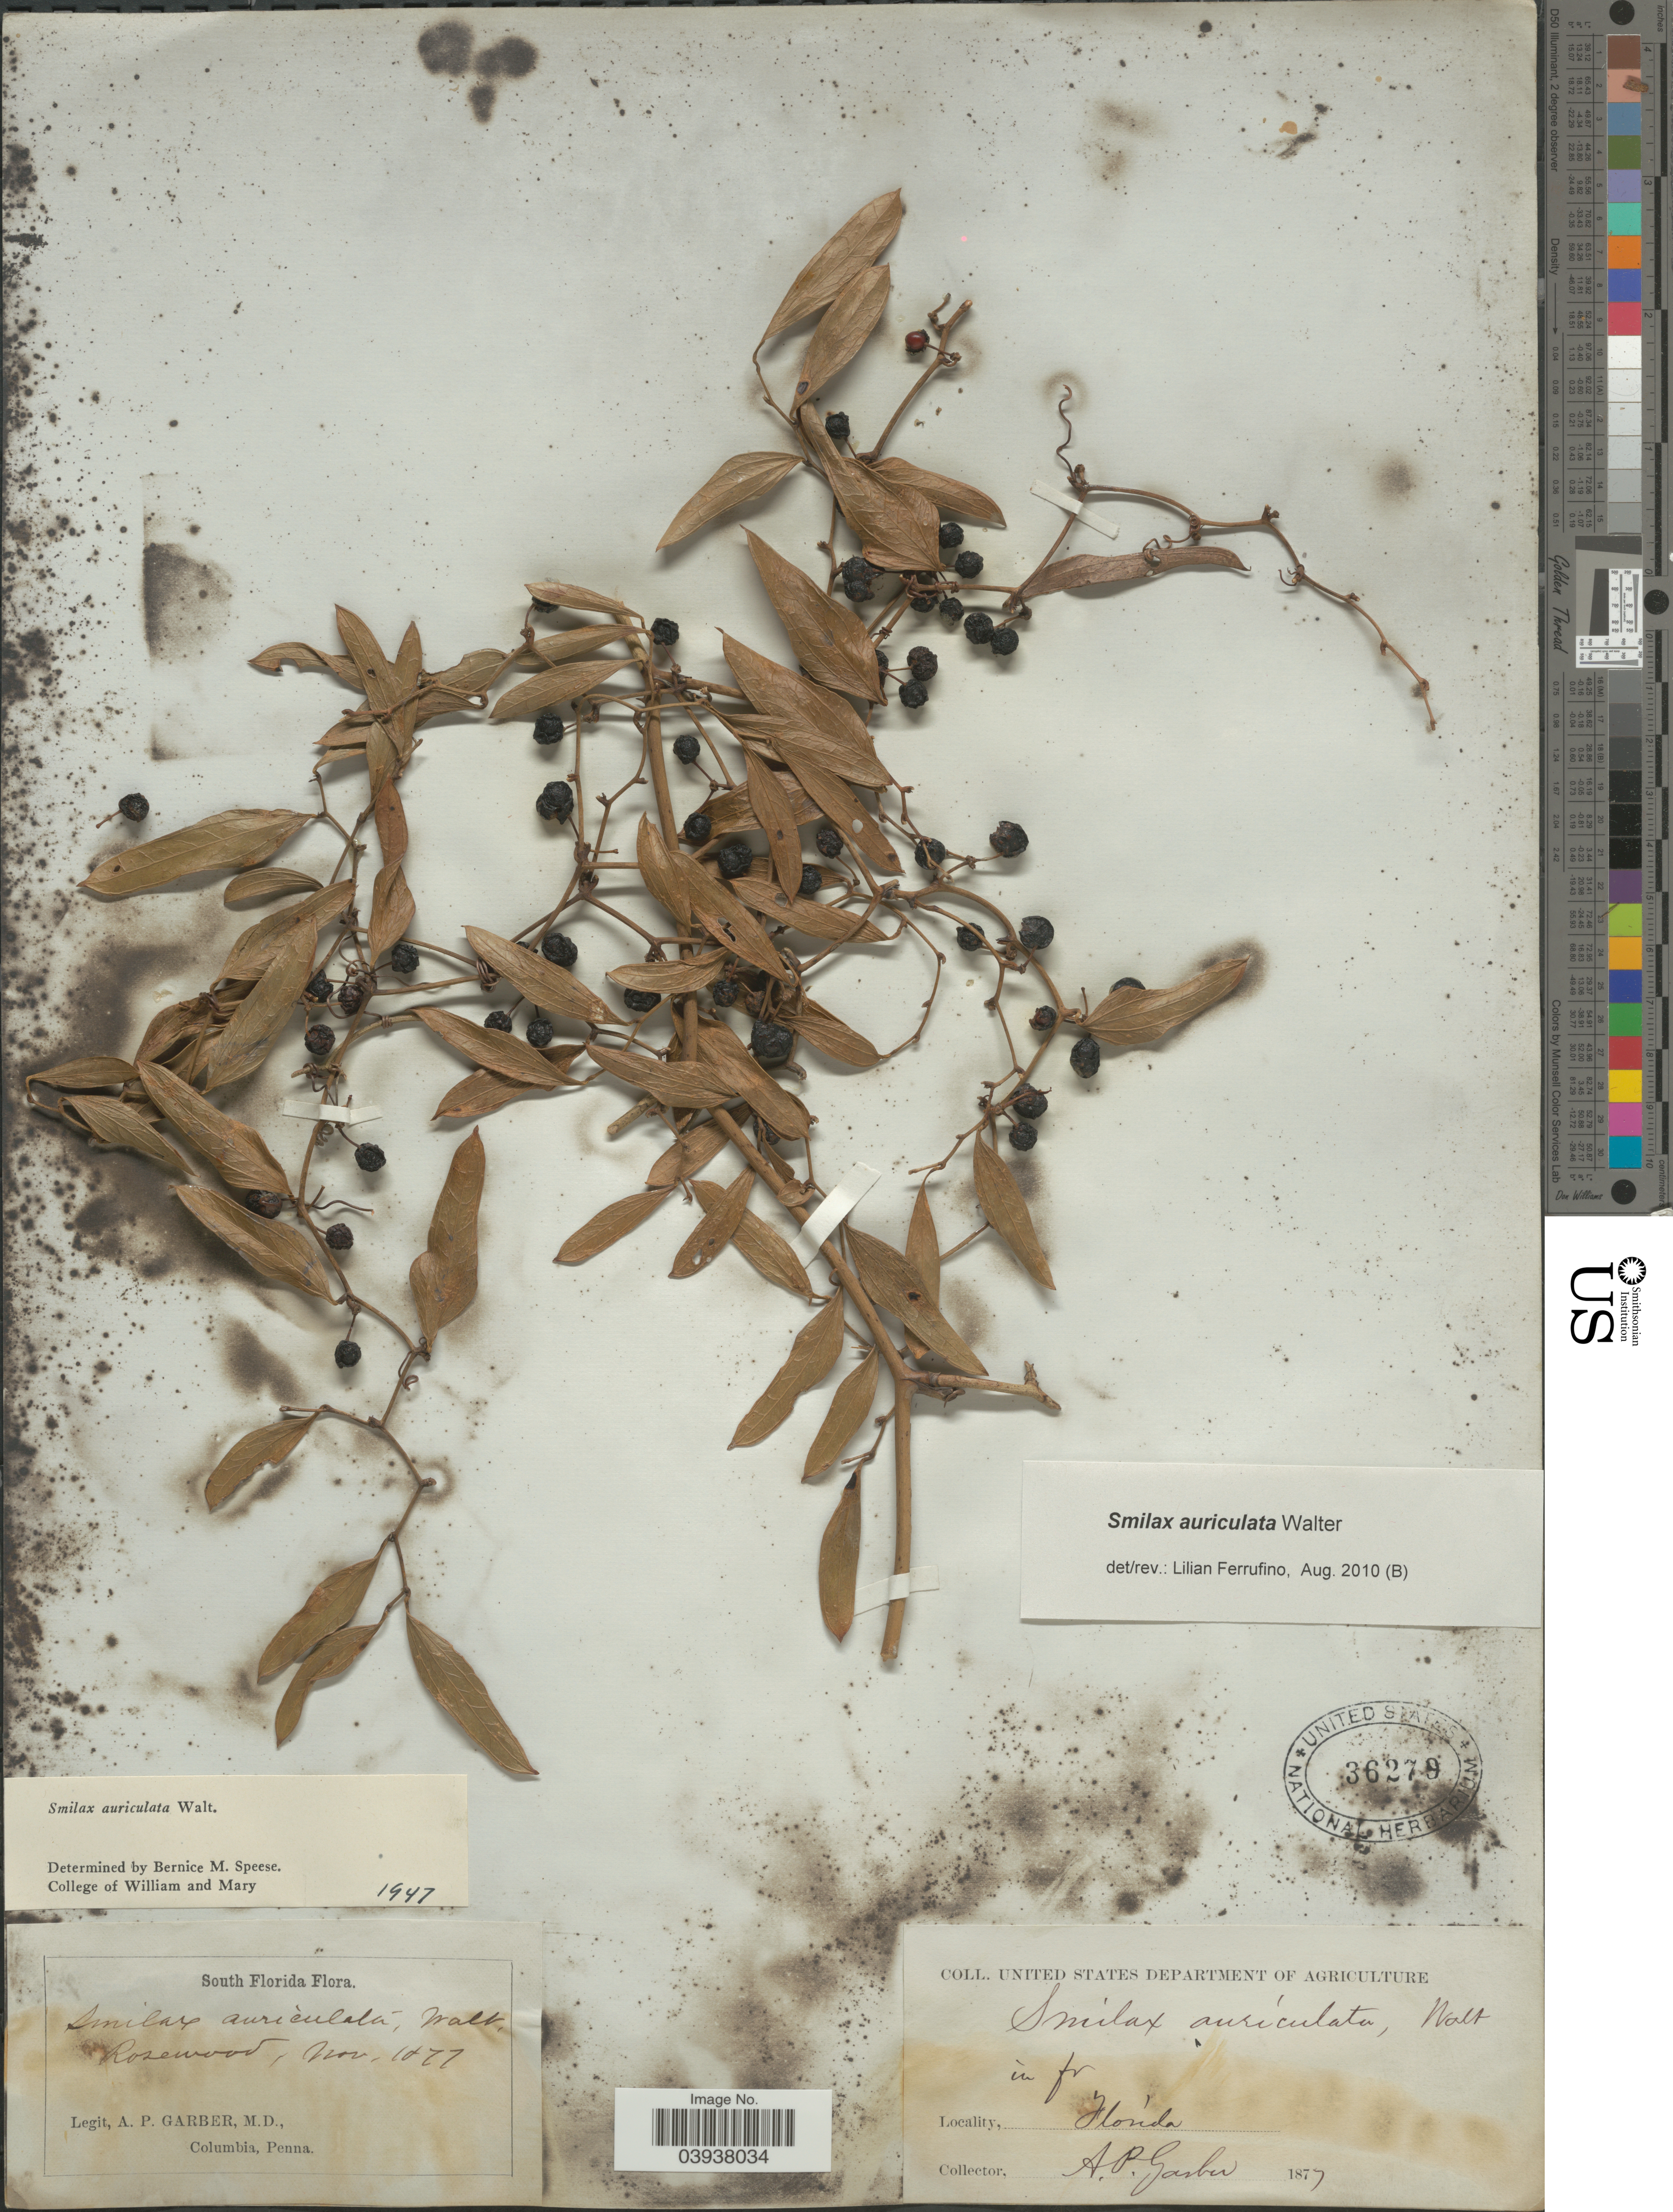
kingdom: Plantae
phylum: Tracheophyta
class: Liliopsida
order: Liliales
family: Smilacaceae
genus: Smilax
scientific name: Smilax auriculata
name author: Walter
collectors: A. P. Garber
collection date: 1877-11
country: United States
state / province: Florida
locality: South Florida. Rosewood.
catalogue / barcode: US 36279